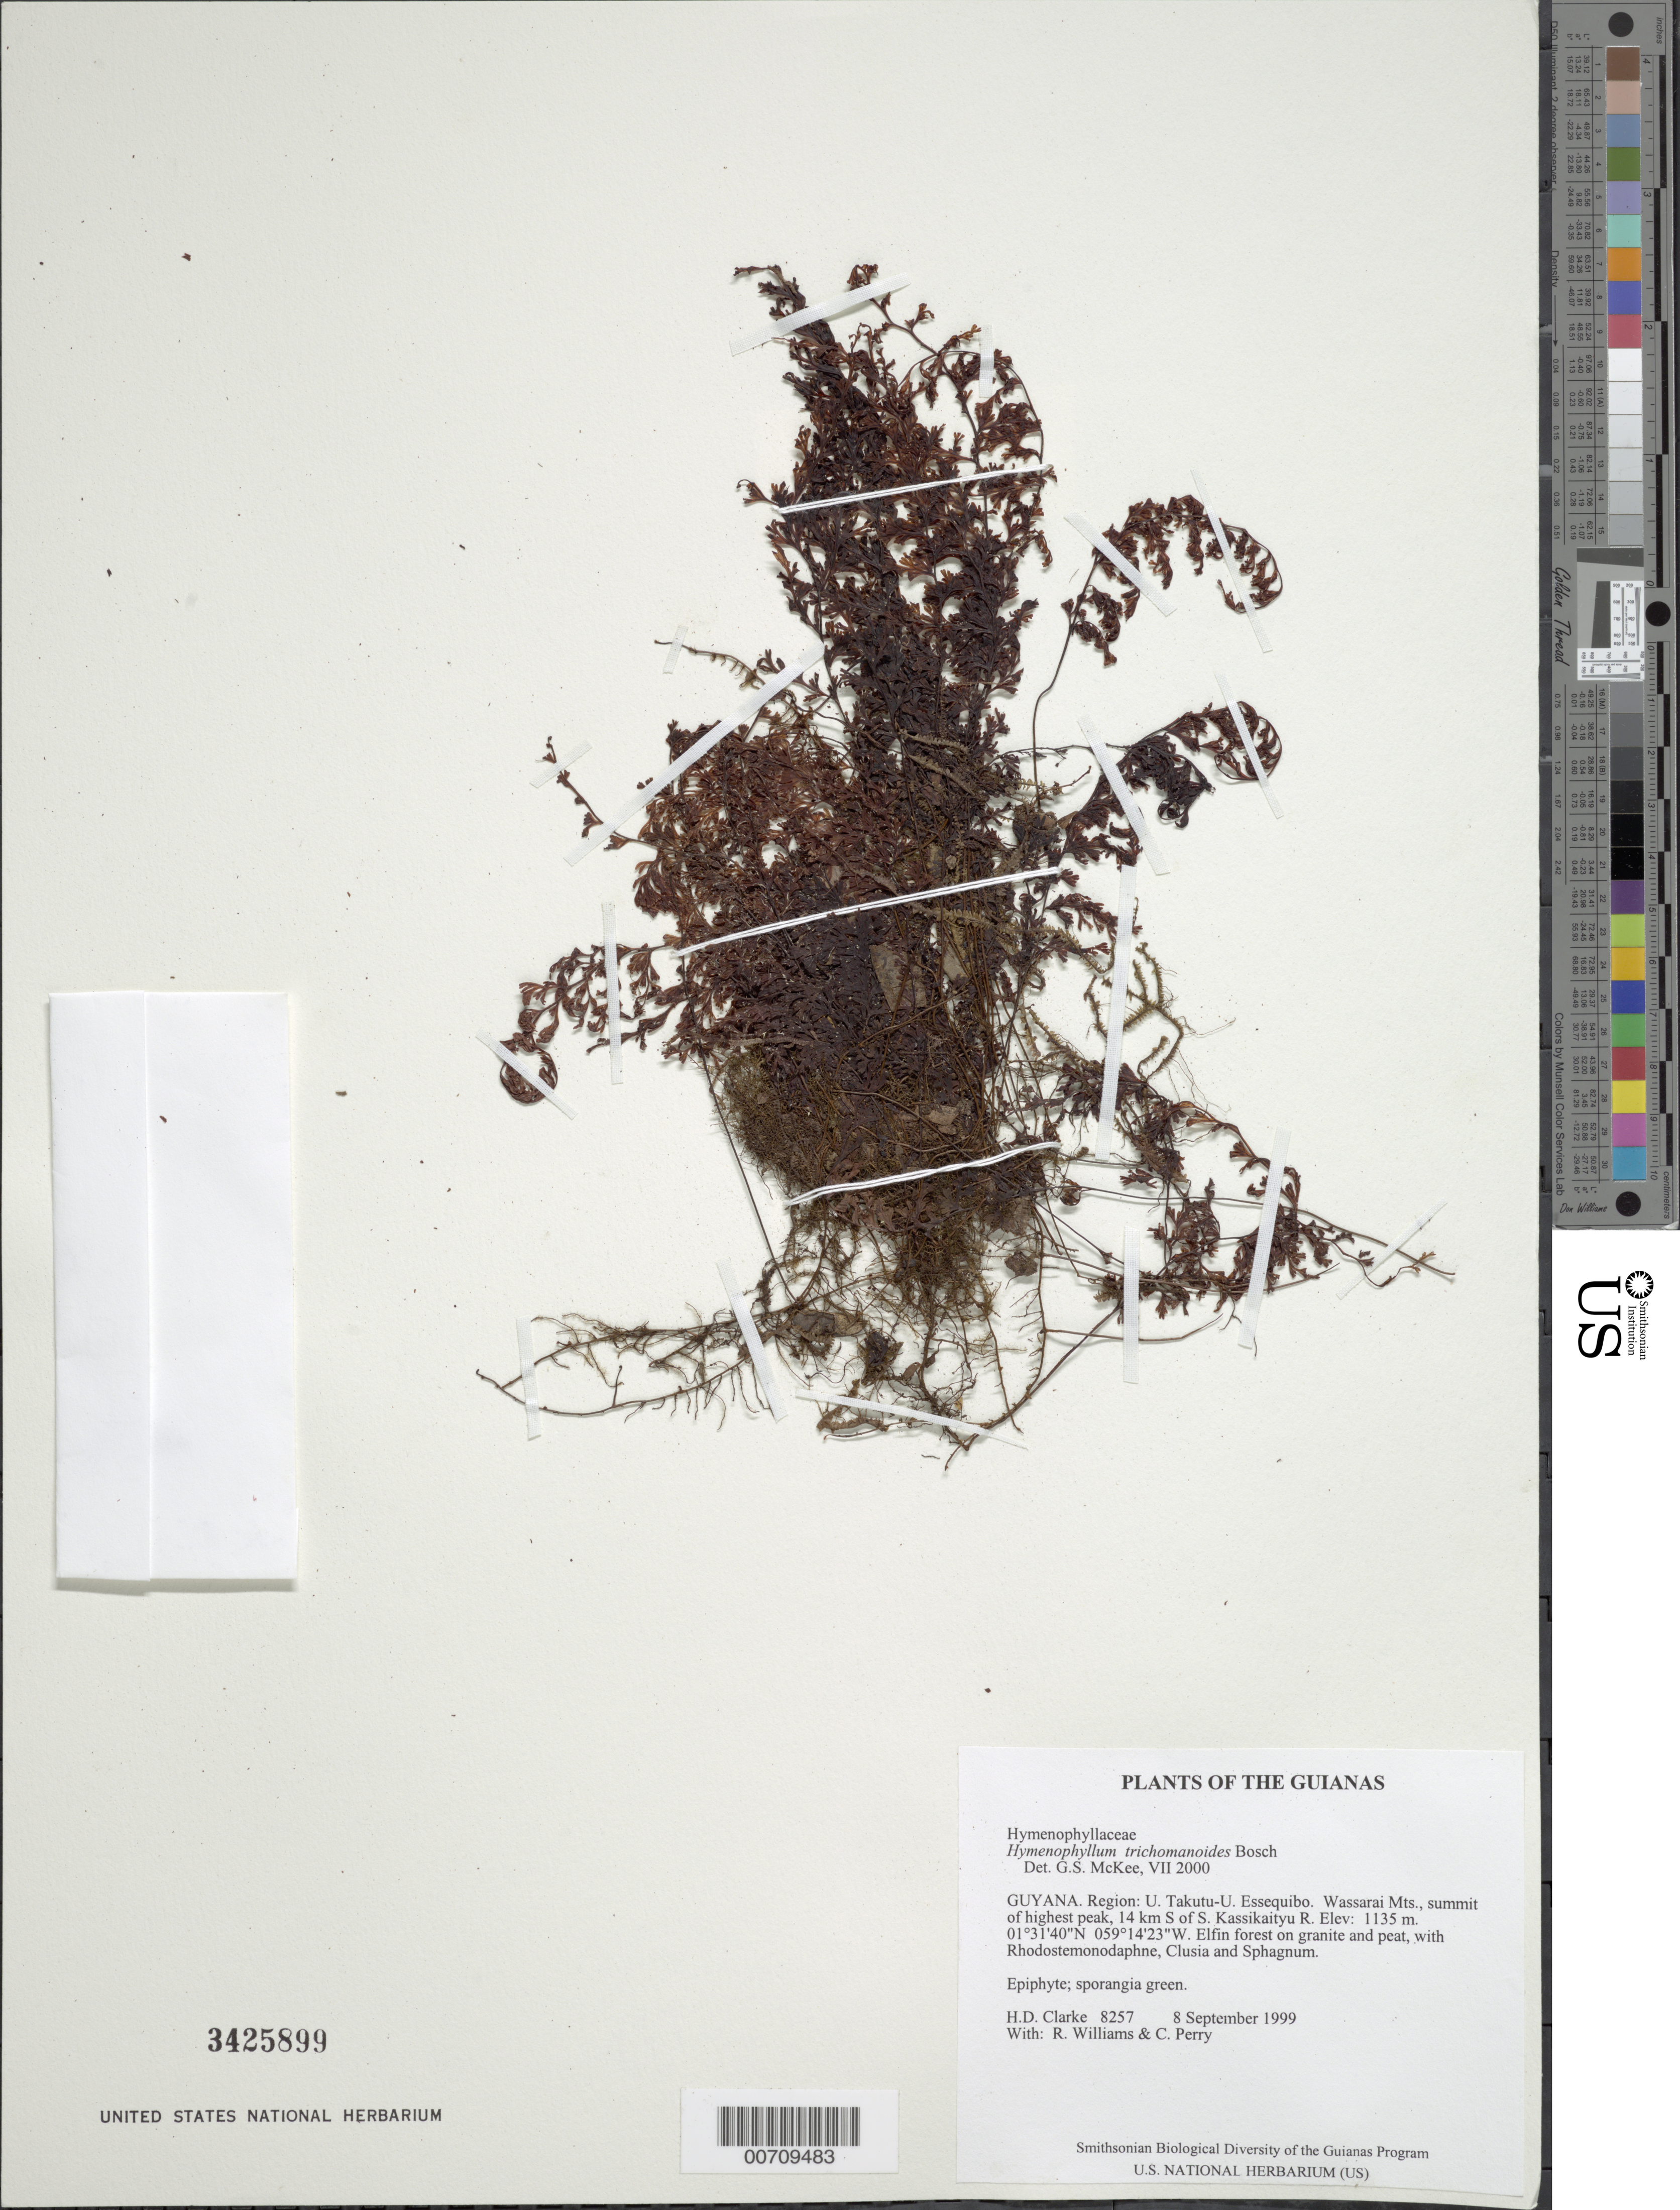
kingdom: Plantae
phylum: Tracheophyta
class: Polypodiopsida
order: Hymenophyllales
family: Hymenophyllaceae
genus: Hymenophyllum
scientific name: Hymenophyllum trichomanoides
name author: Bosch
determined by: McKee, G. S., (US), NMNH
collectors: H. D. Clarke, R. Williams & C. Perry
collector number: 8257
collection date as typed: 8 September 1999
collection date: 1999-09-08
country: Guyana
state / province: U. Takutu-U. Essequibo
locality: Wassarai Mts., summit of highest peak, 14 km S of S. Kassikaityu R.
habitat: Elfin forest on granite and peat, with Rhodostemonodaphne, Clusia and Sphagnum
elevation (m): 1135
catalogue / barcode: US 3425899